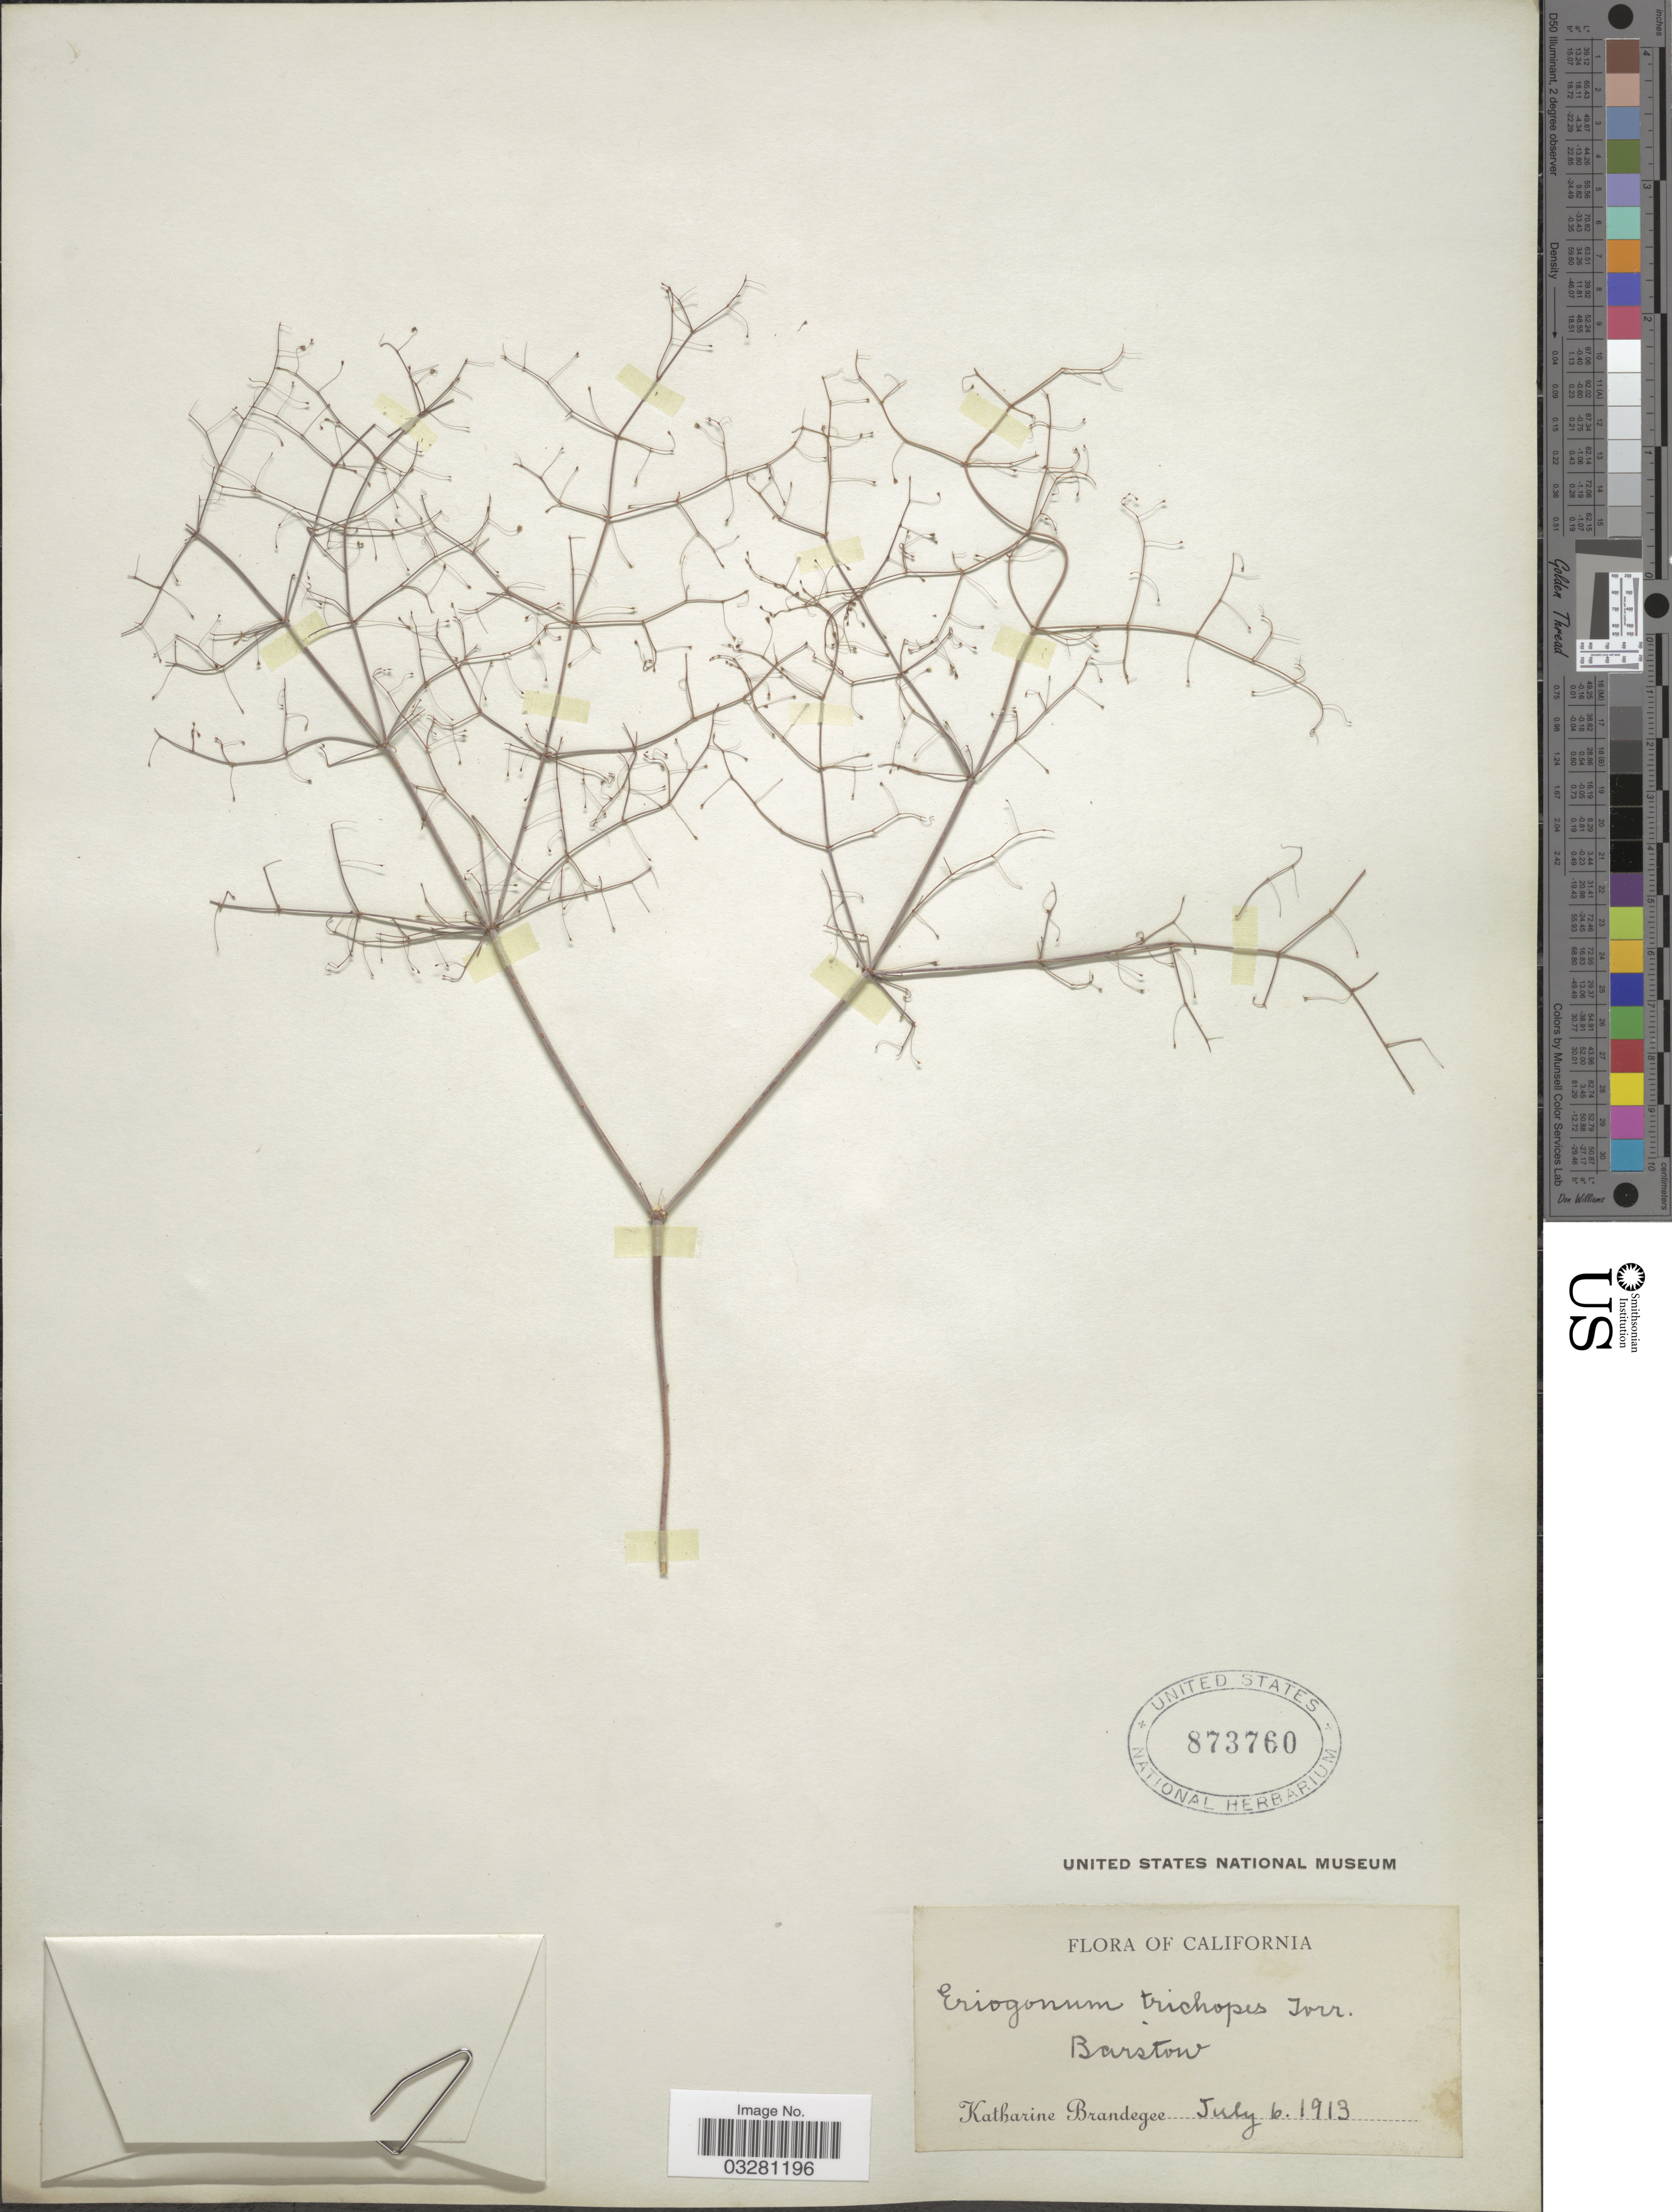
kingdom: Plantae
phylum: Tracheophyta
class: Magnoliopsida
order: Caryophyllales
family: Polygonaceae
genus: Eriogonum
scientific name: Eriogonum trichopes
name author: Torr.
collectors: M. K. Brandegee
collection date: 1913-07-06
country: United States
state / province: California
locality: Barstow.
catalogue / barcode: US 873760